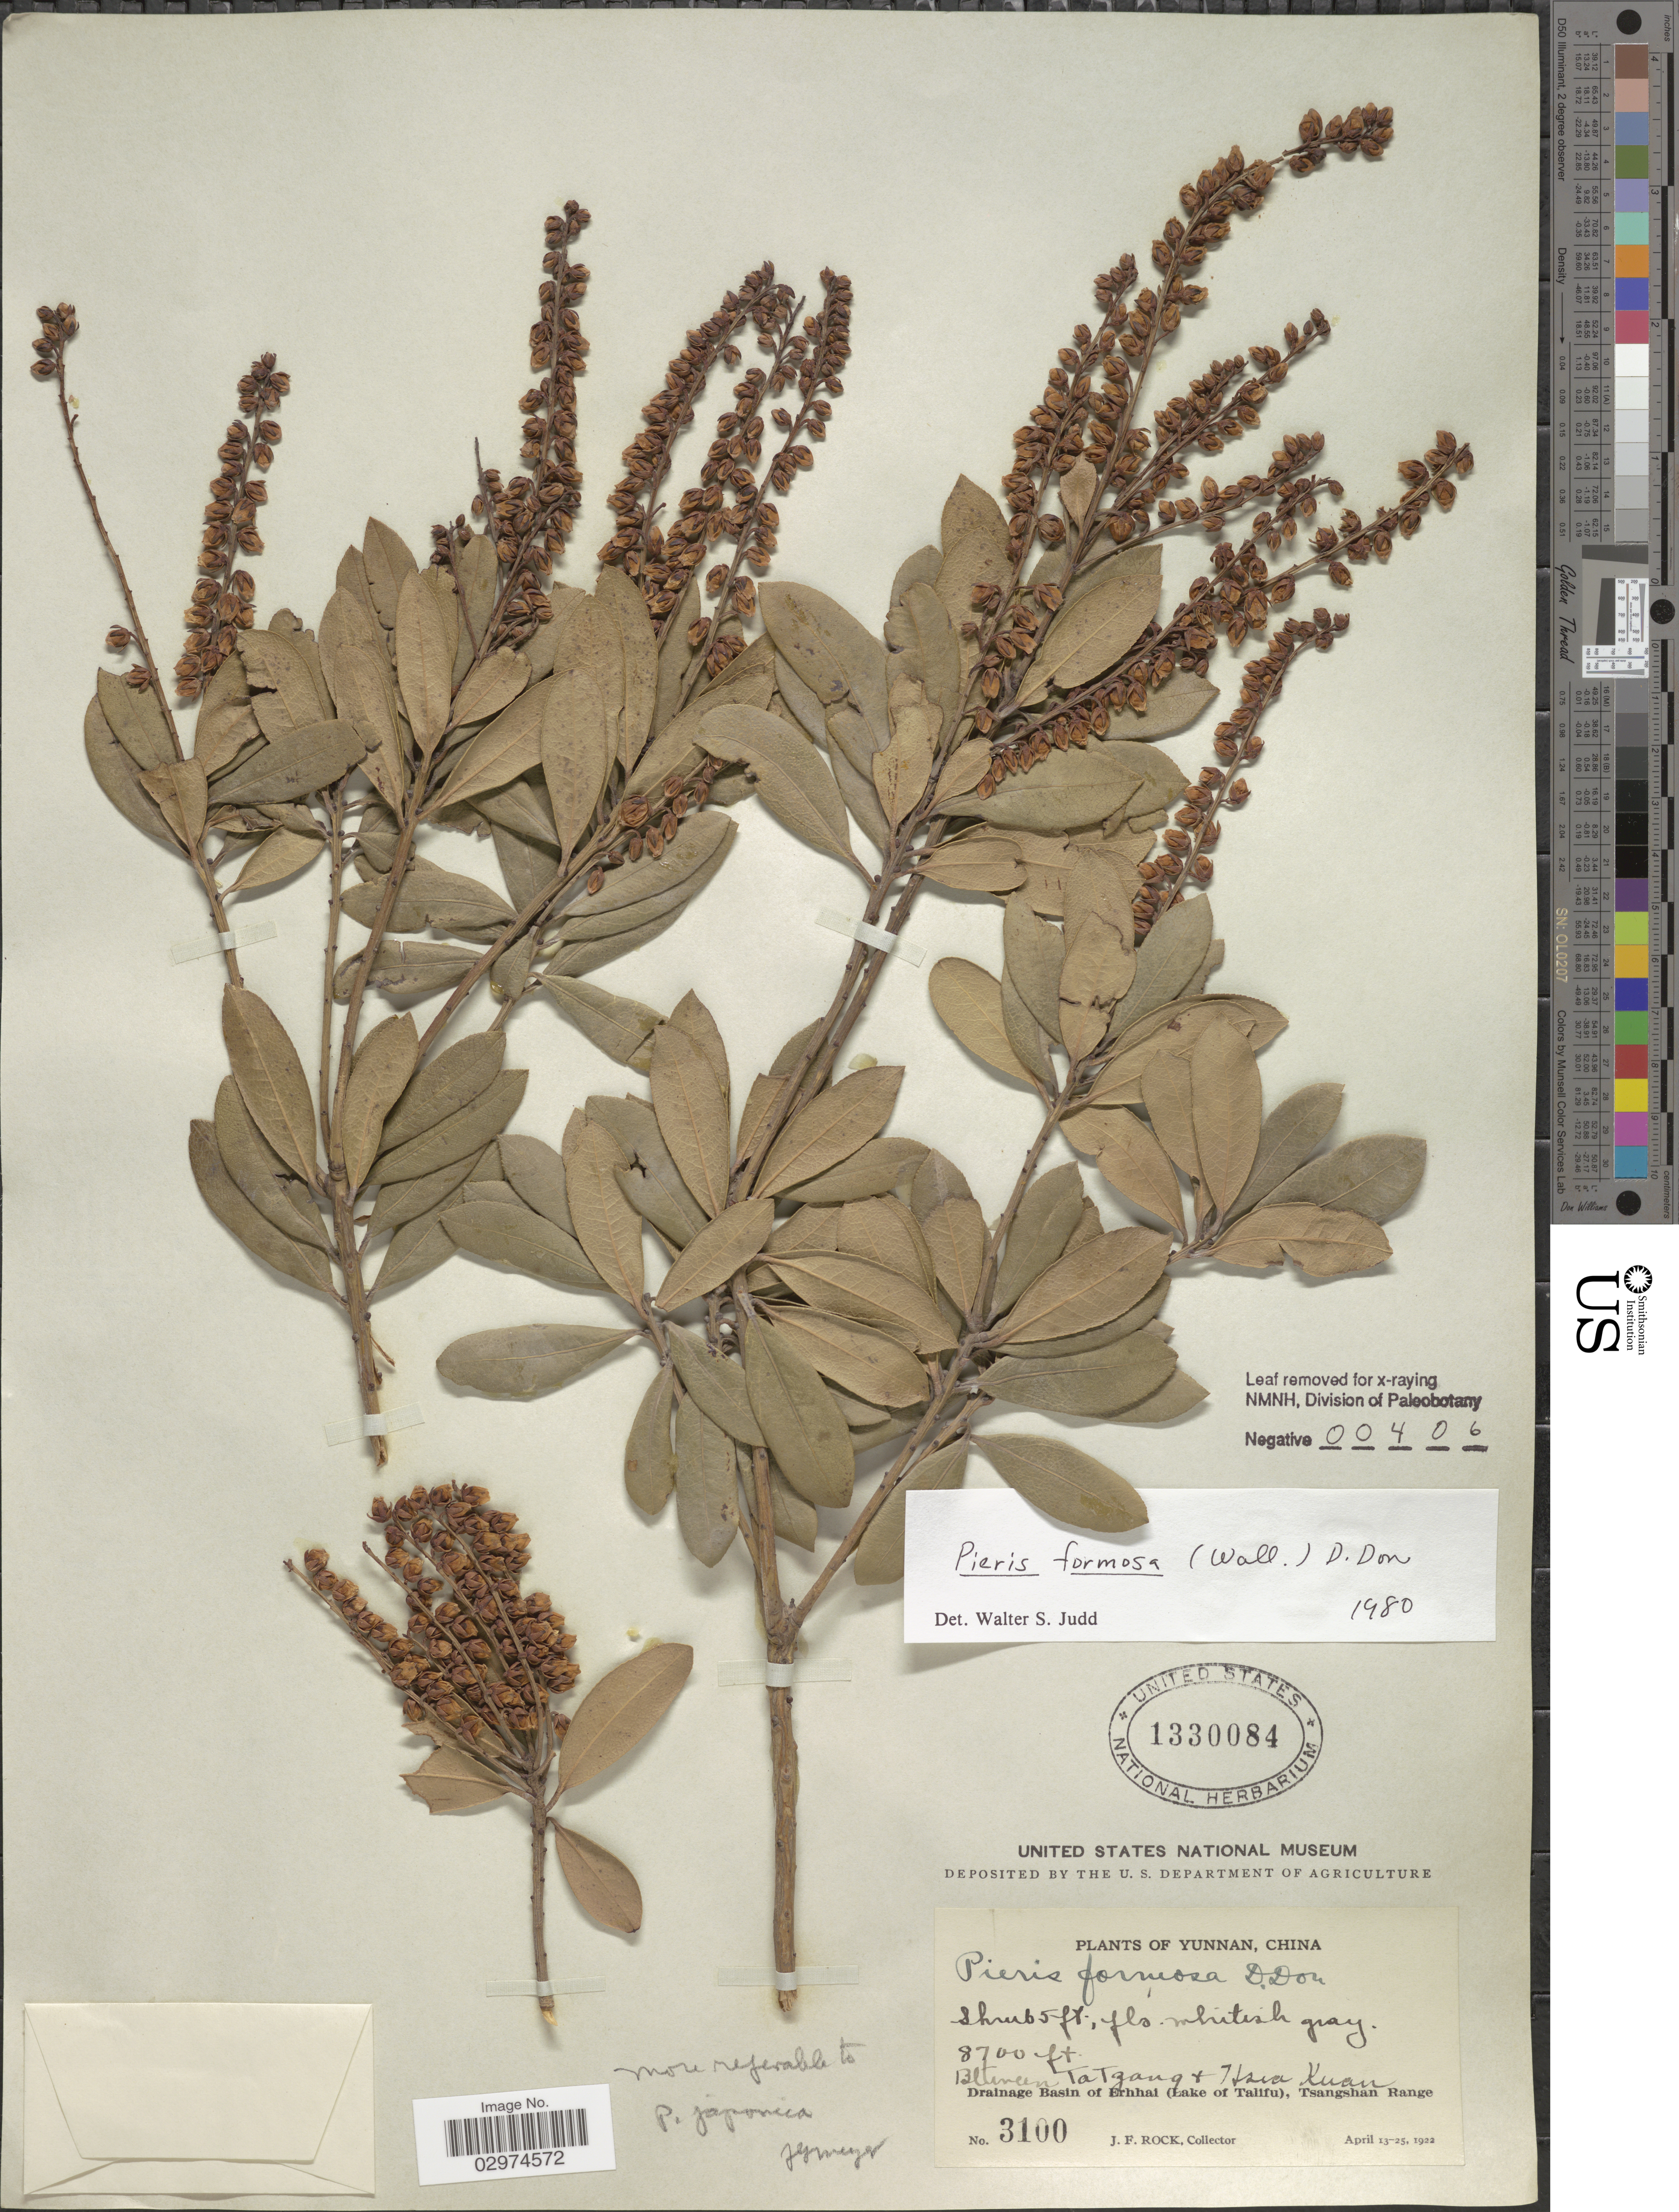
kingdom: Plantae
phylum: Tracheophyta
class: Magnoliopsida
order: Ericales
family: Ericaceae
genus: Pieris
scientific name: Pieris formosa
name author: (Wall.) D. Don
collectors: J. Rock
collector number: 3100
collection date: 1922-04-13/1922-04-25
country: China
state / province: Yunnan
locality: Between Tatzang & Hsia Kuan, Drainage Basin of Erhai (Lake of Talifu), Tsangshan Range.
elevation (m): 2652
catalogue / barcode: US 1330084